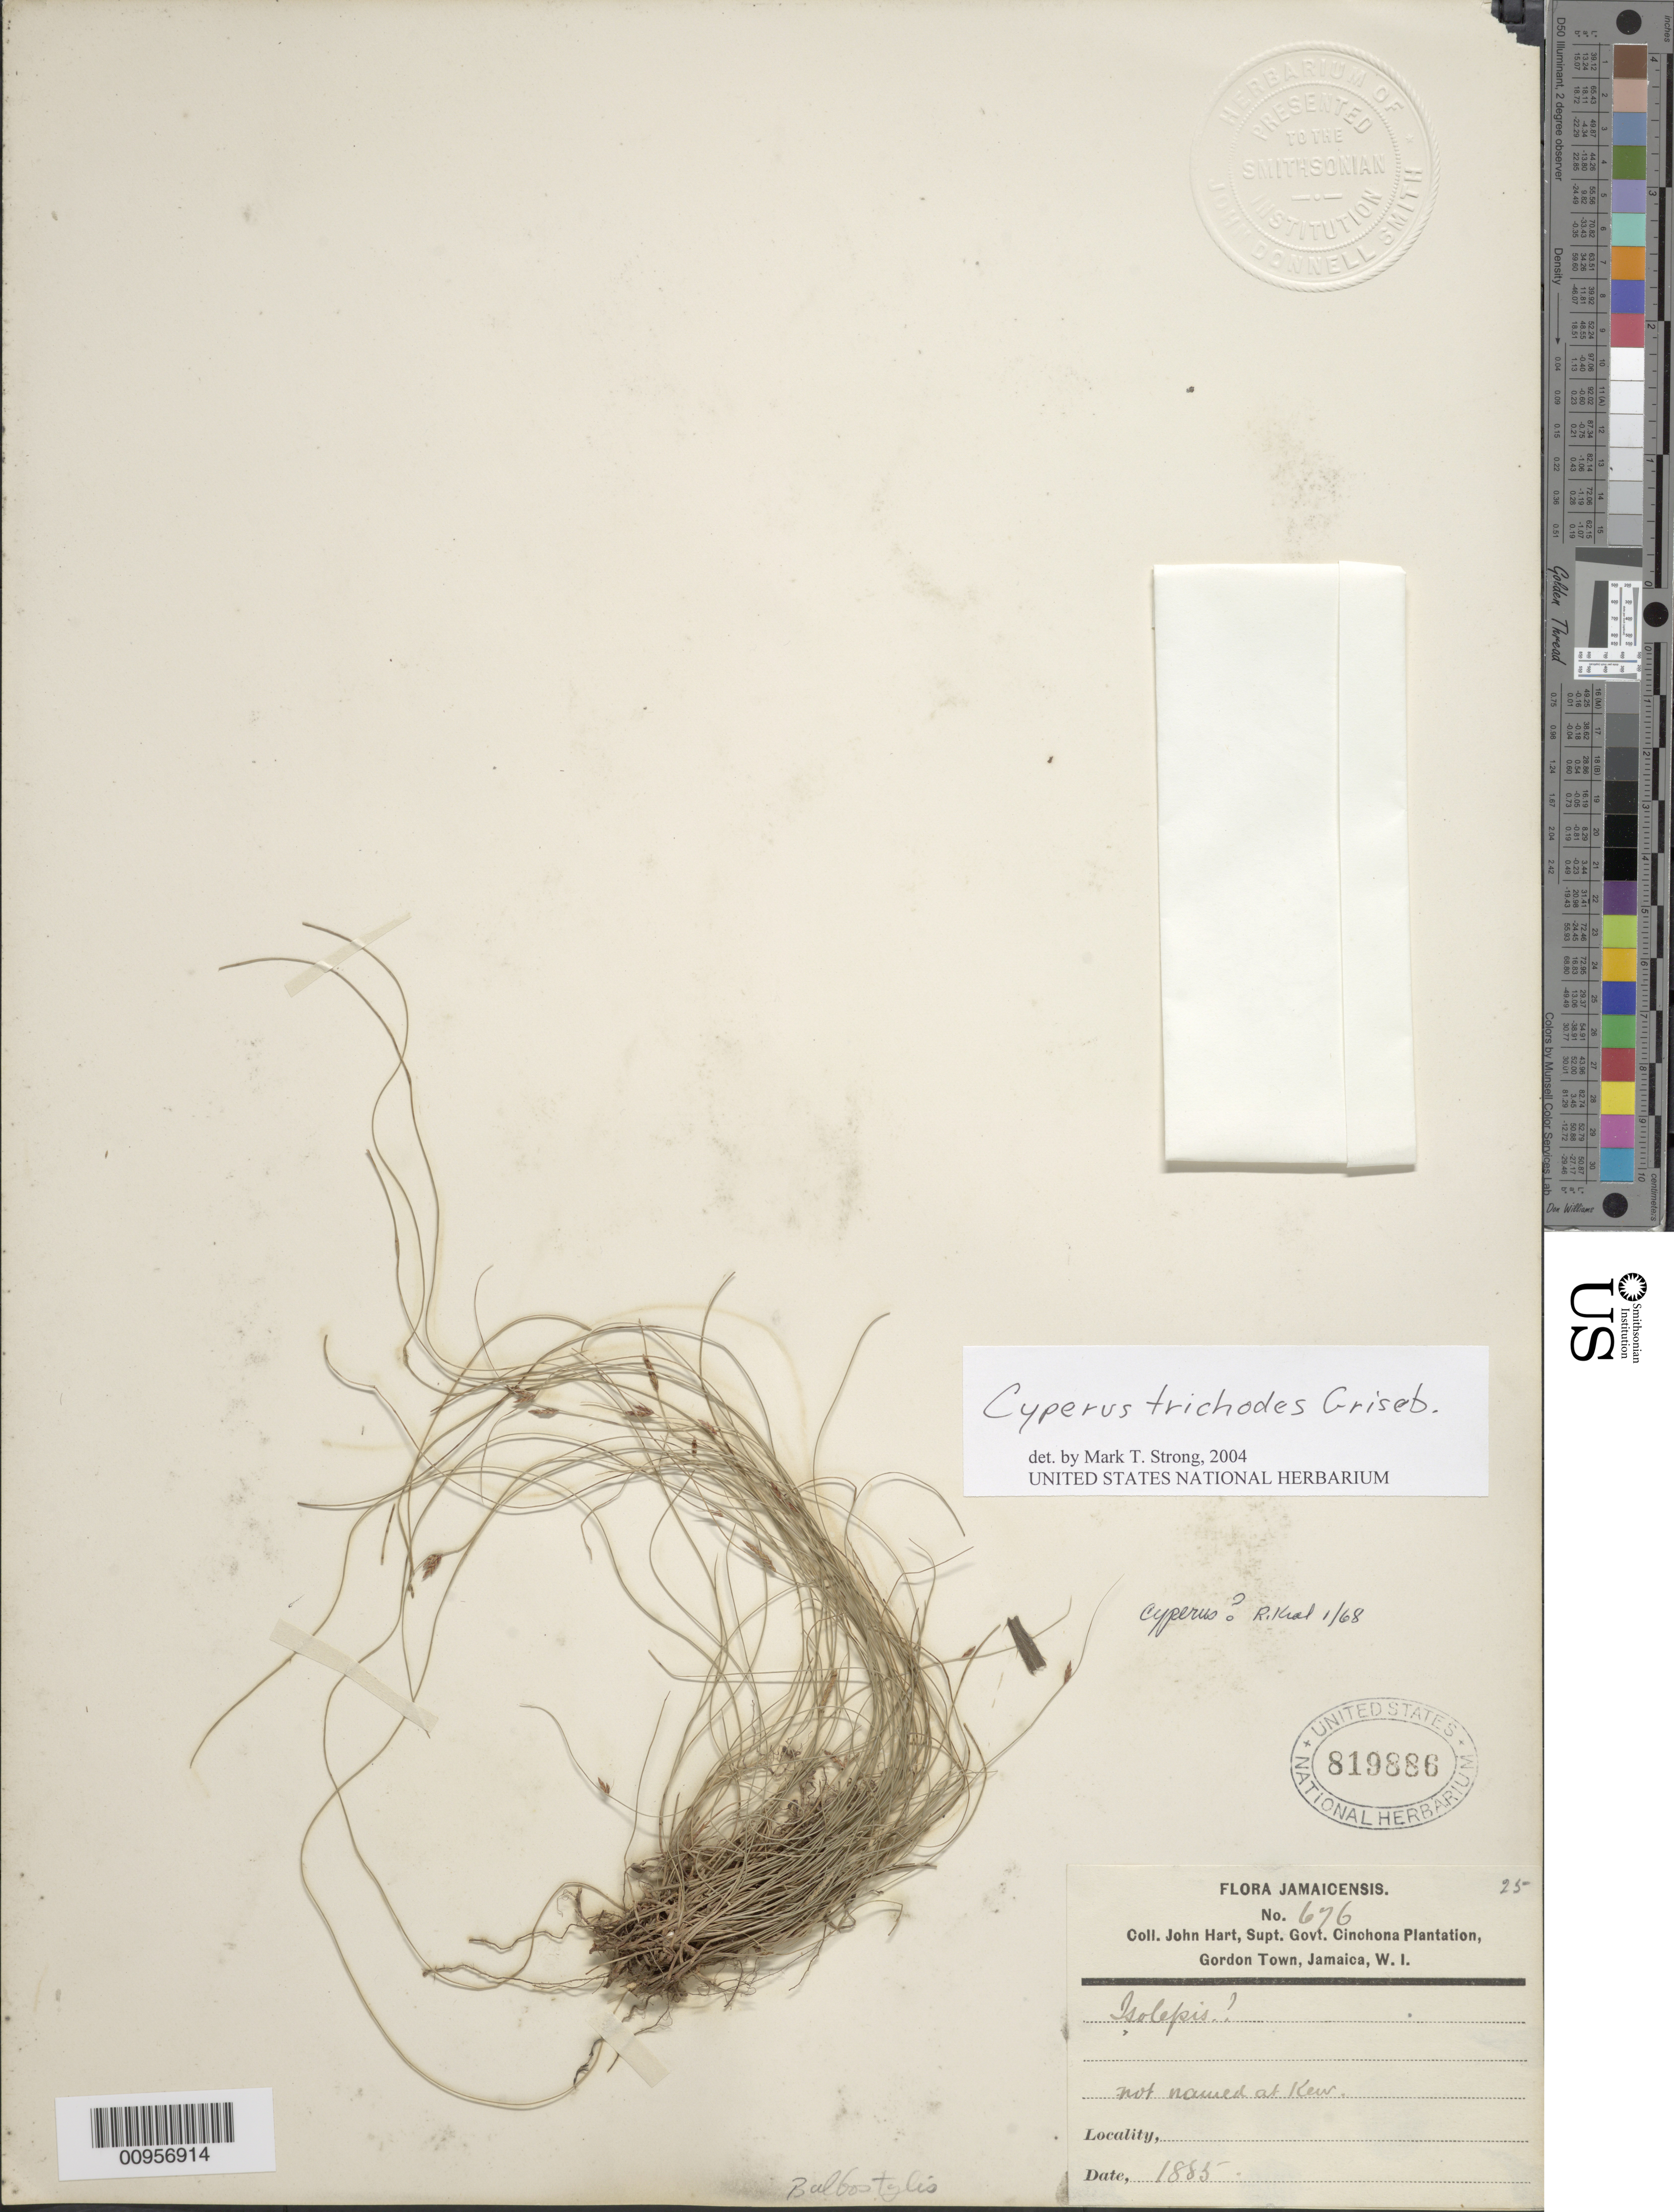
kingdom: Plantae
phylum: Tracheophyta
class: Liliopsida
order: Poales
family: Cyperaceae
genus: Cyperus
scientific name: Cyperus trichodes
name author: Griseb.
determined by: Strong, M. T., (US), Smithsonian Institution - National Museum of Natural History (UNITED STATES)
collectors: J. Hart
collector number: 676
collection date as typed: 1855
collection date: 1855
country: Jamaica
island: Jamaica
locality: Gordon Town, Supt. Govt. Cinchona Plantation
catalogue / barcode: US 819886